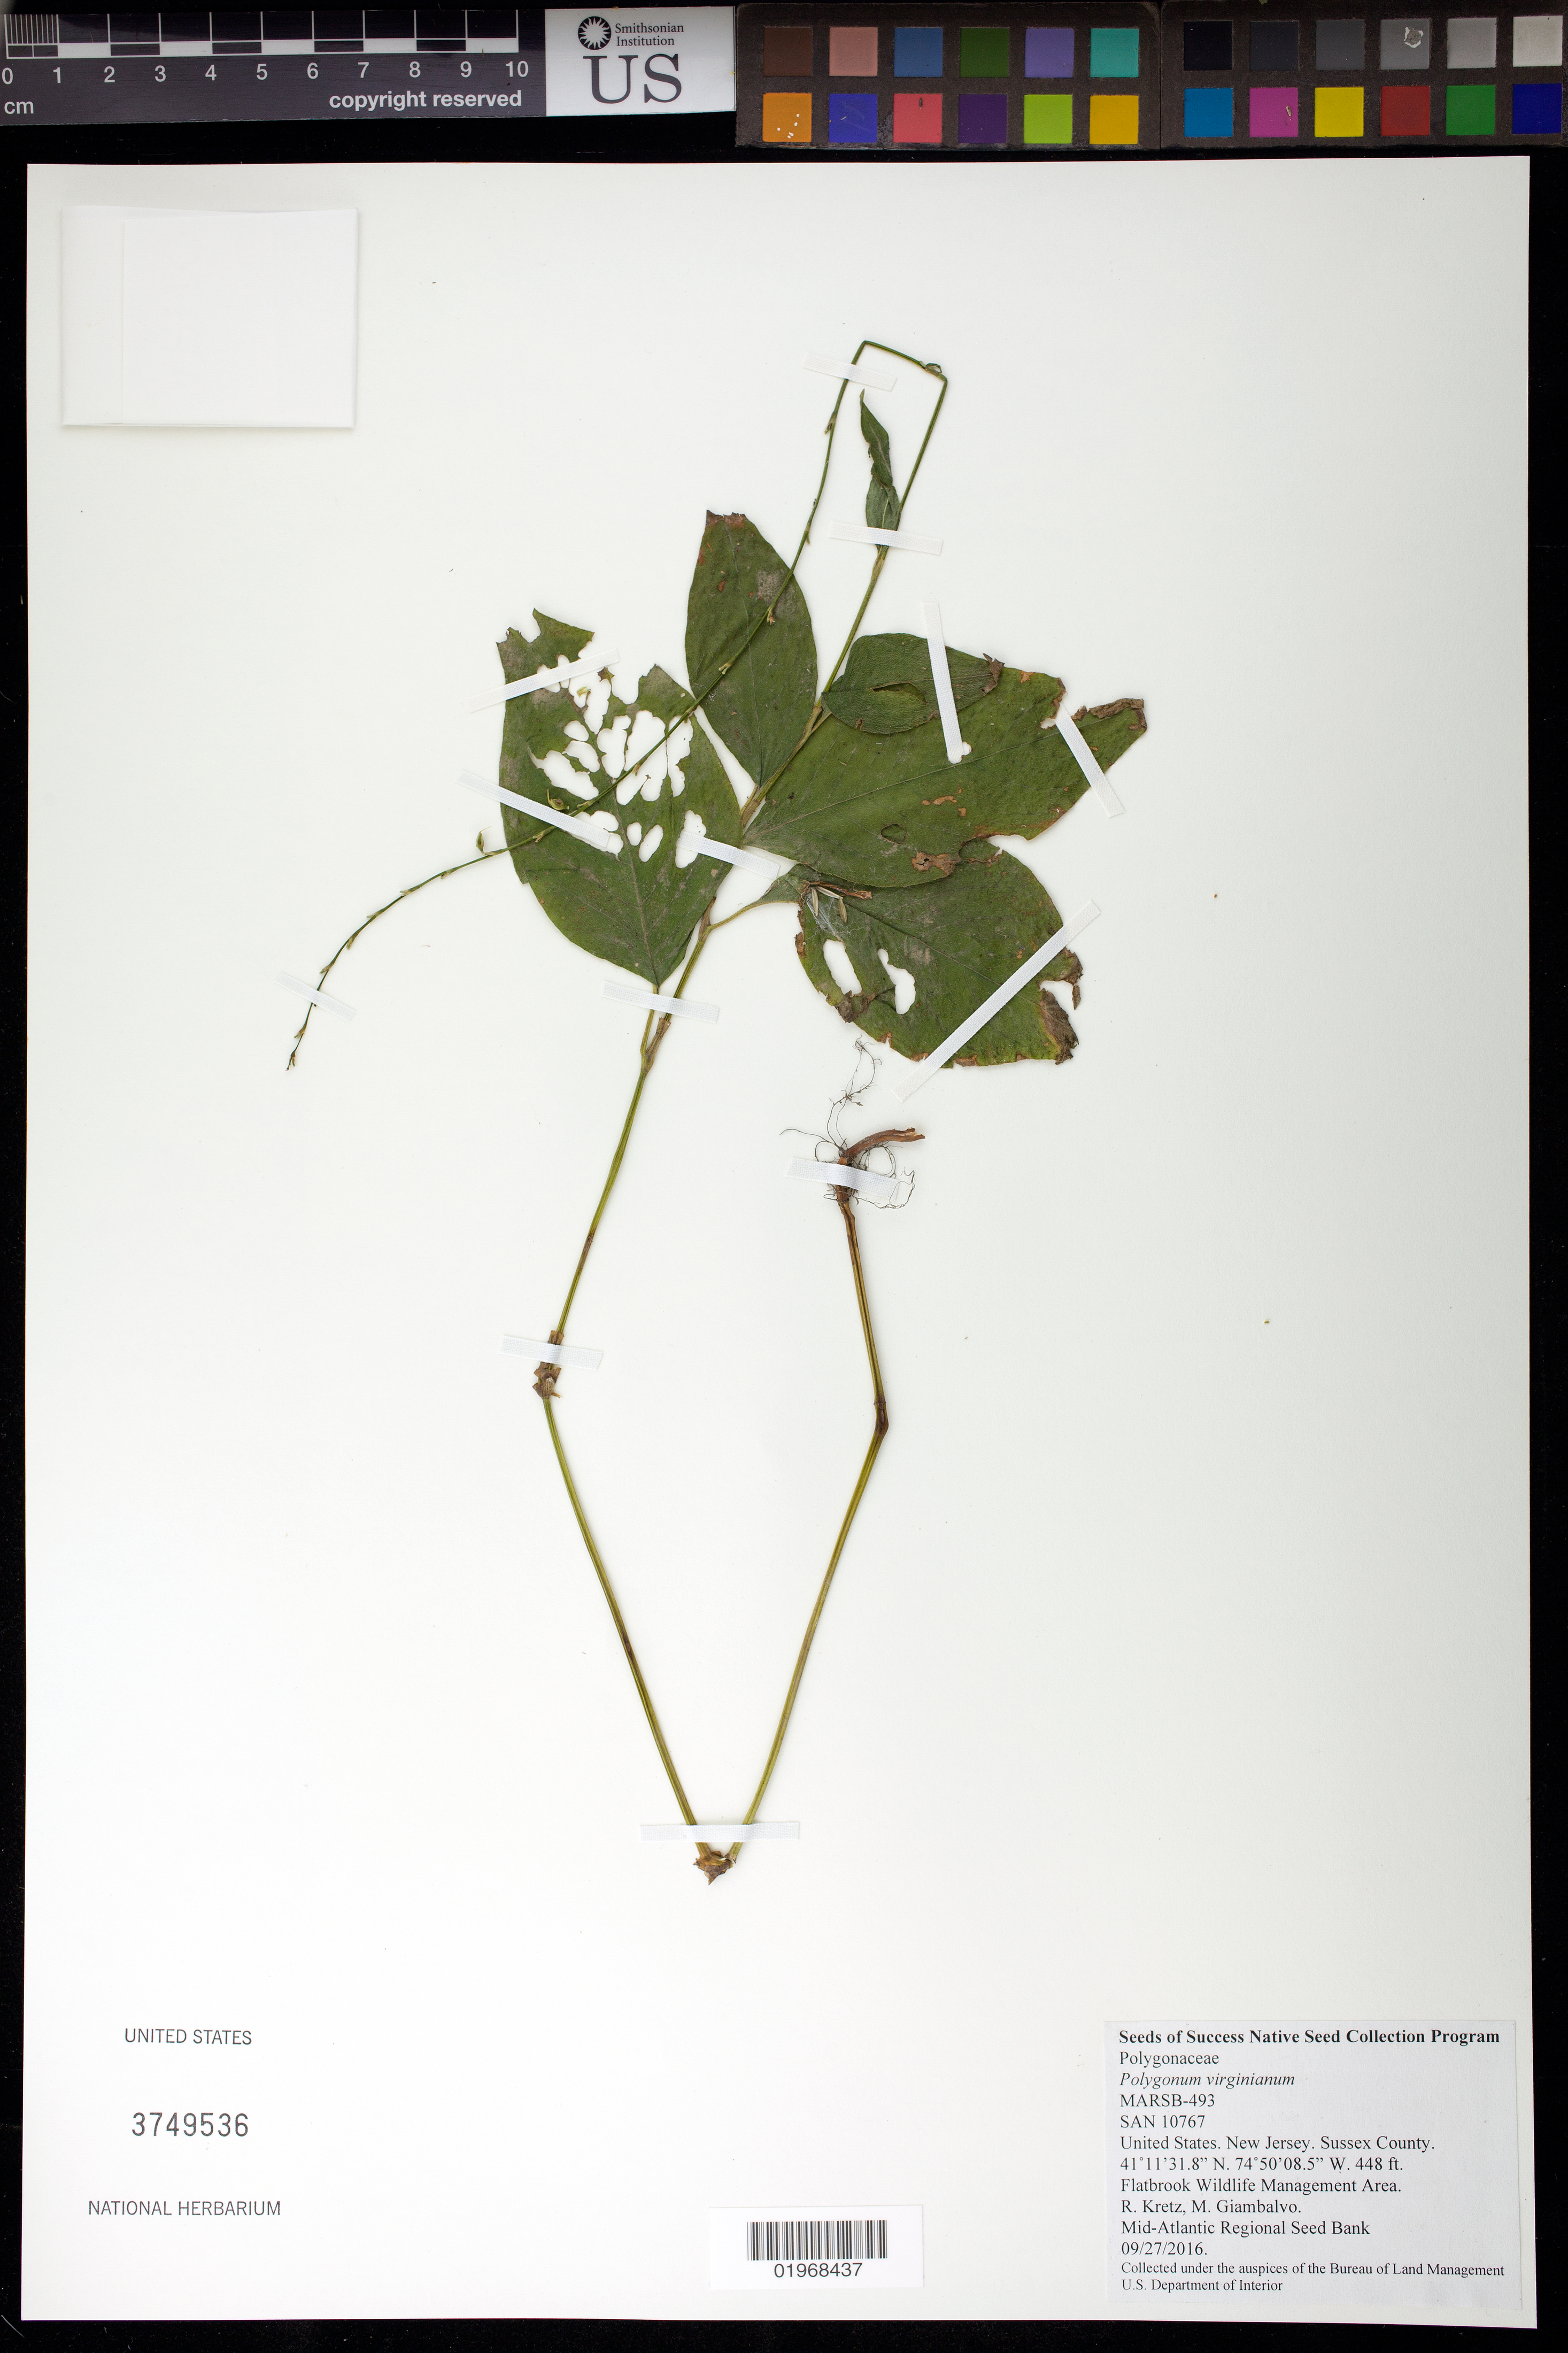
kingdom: Plantae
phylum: Tracheophyta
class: Magnoliopsida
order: Caryophyllales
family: Polygonaceae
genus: Polygonum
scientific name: Polygonum virginianum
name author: L.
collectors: R. Kretz & M. Giambalvo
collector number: MARCB-493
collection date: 2016-09-27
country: United States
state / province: New Jersey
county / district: Sussex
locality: Flatbrook Wildlife Management Area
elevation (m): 137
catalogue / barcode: US 3749536